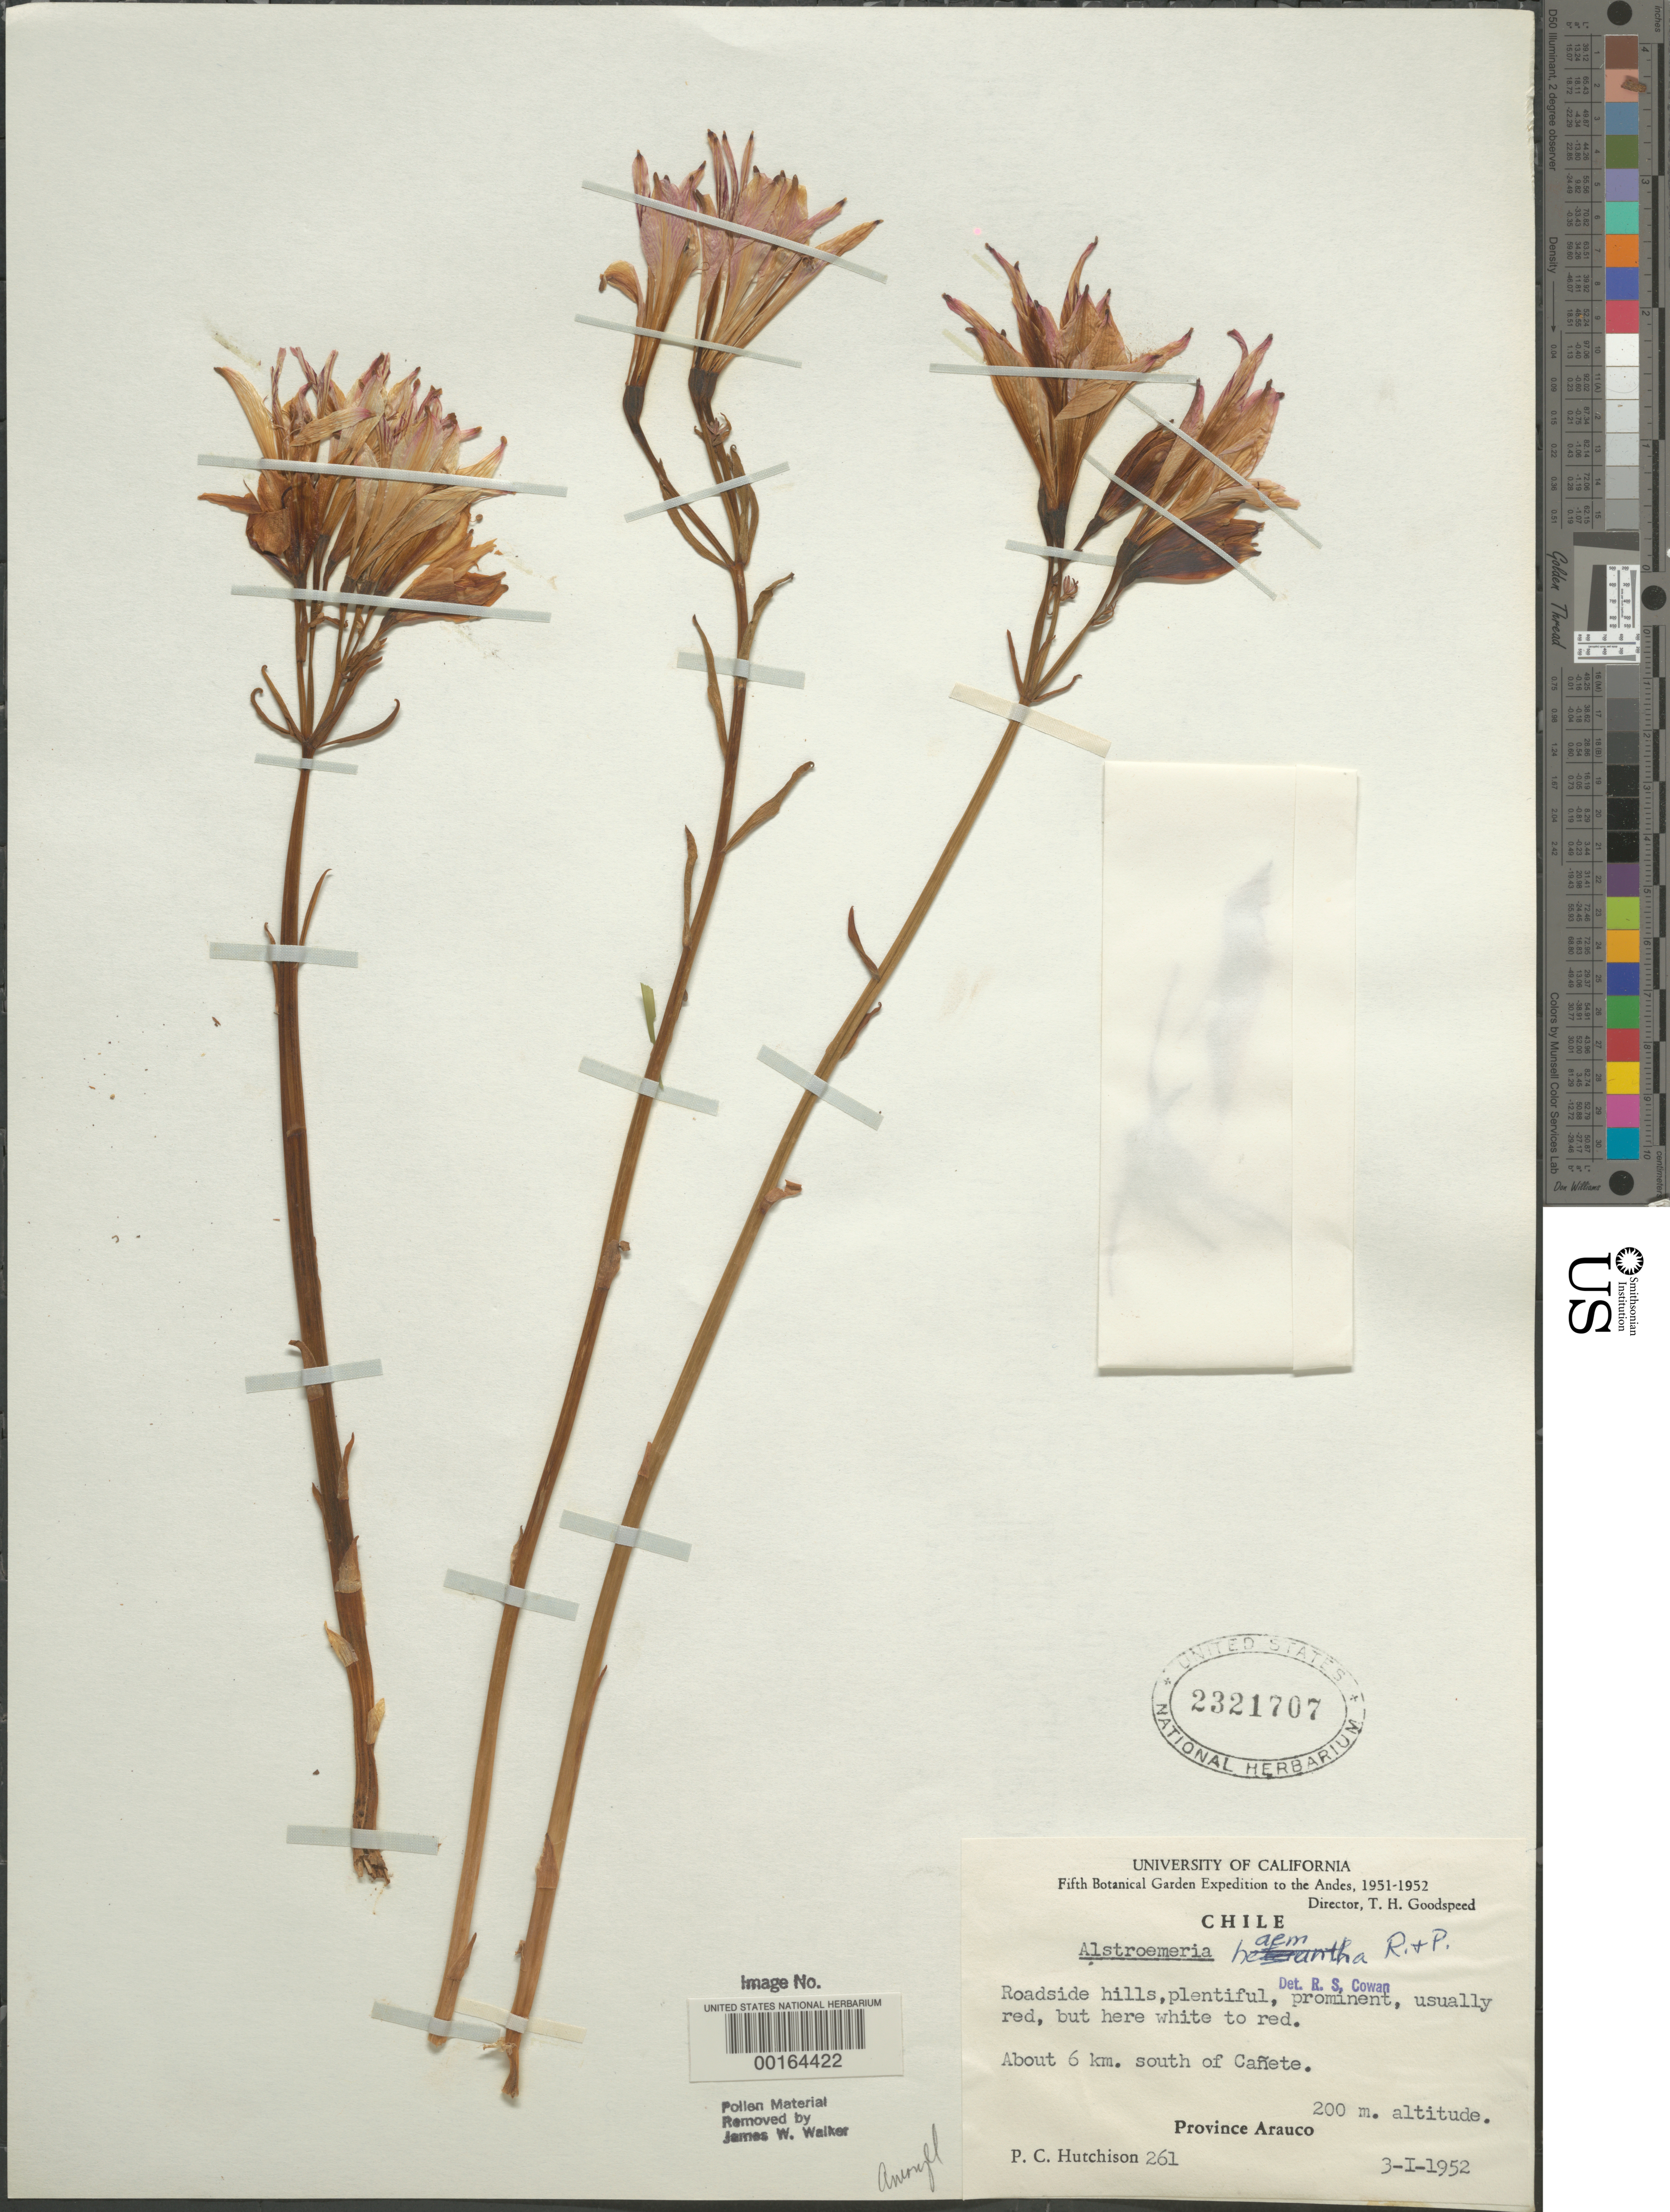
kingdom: Plantae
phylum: Tracheophyta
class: Liliopsida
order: Liliales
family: Alstroemeriaceae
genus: Alstroemeria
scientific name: Alstroemeria haemantha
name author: Ruiz & Pav.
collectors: P. C. Hutchison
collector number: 261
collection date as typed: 03 Jan 1952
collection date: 1952-01-03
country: Chile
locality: About 6 km s of canete, arauco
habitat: Roadside hills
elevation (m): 200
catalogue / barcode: US 2321707